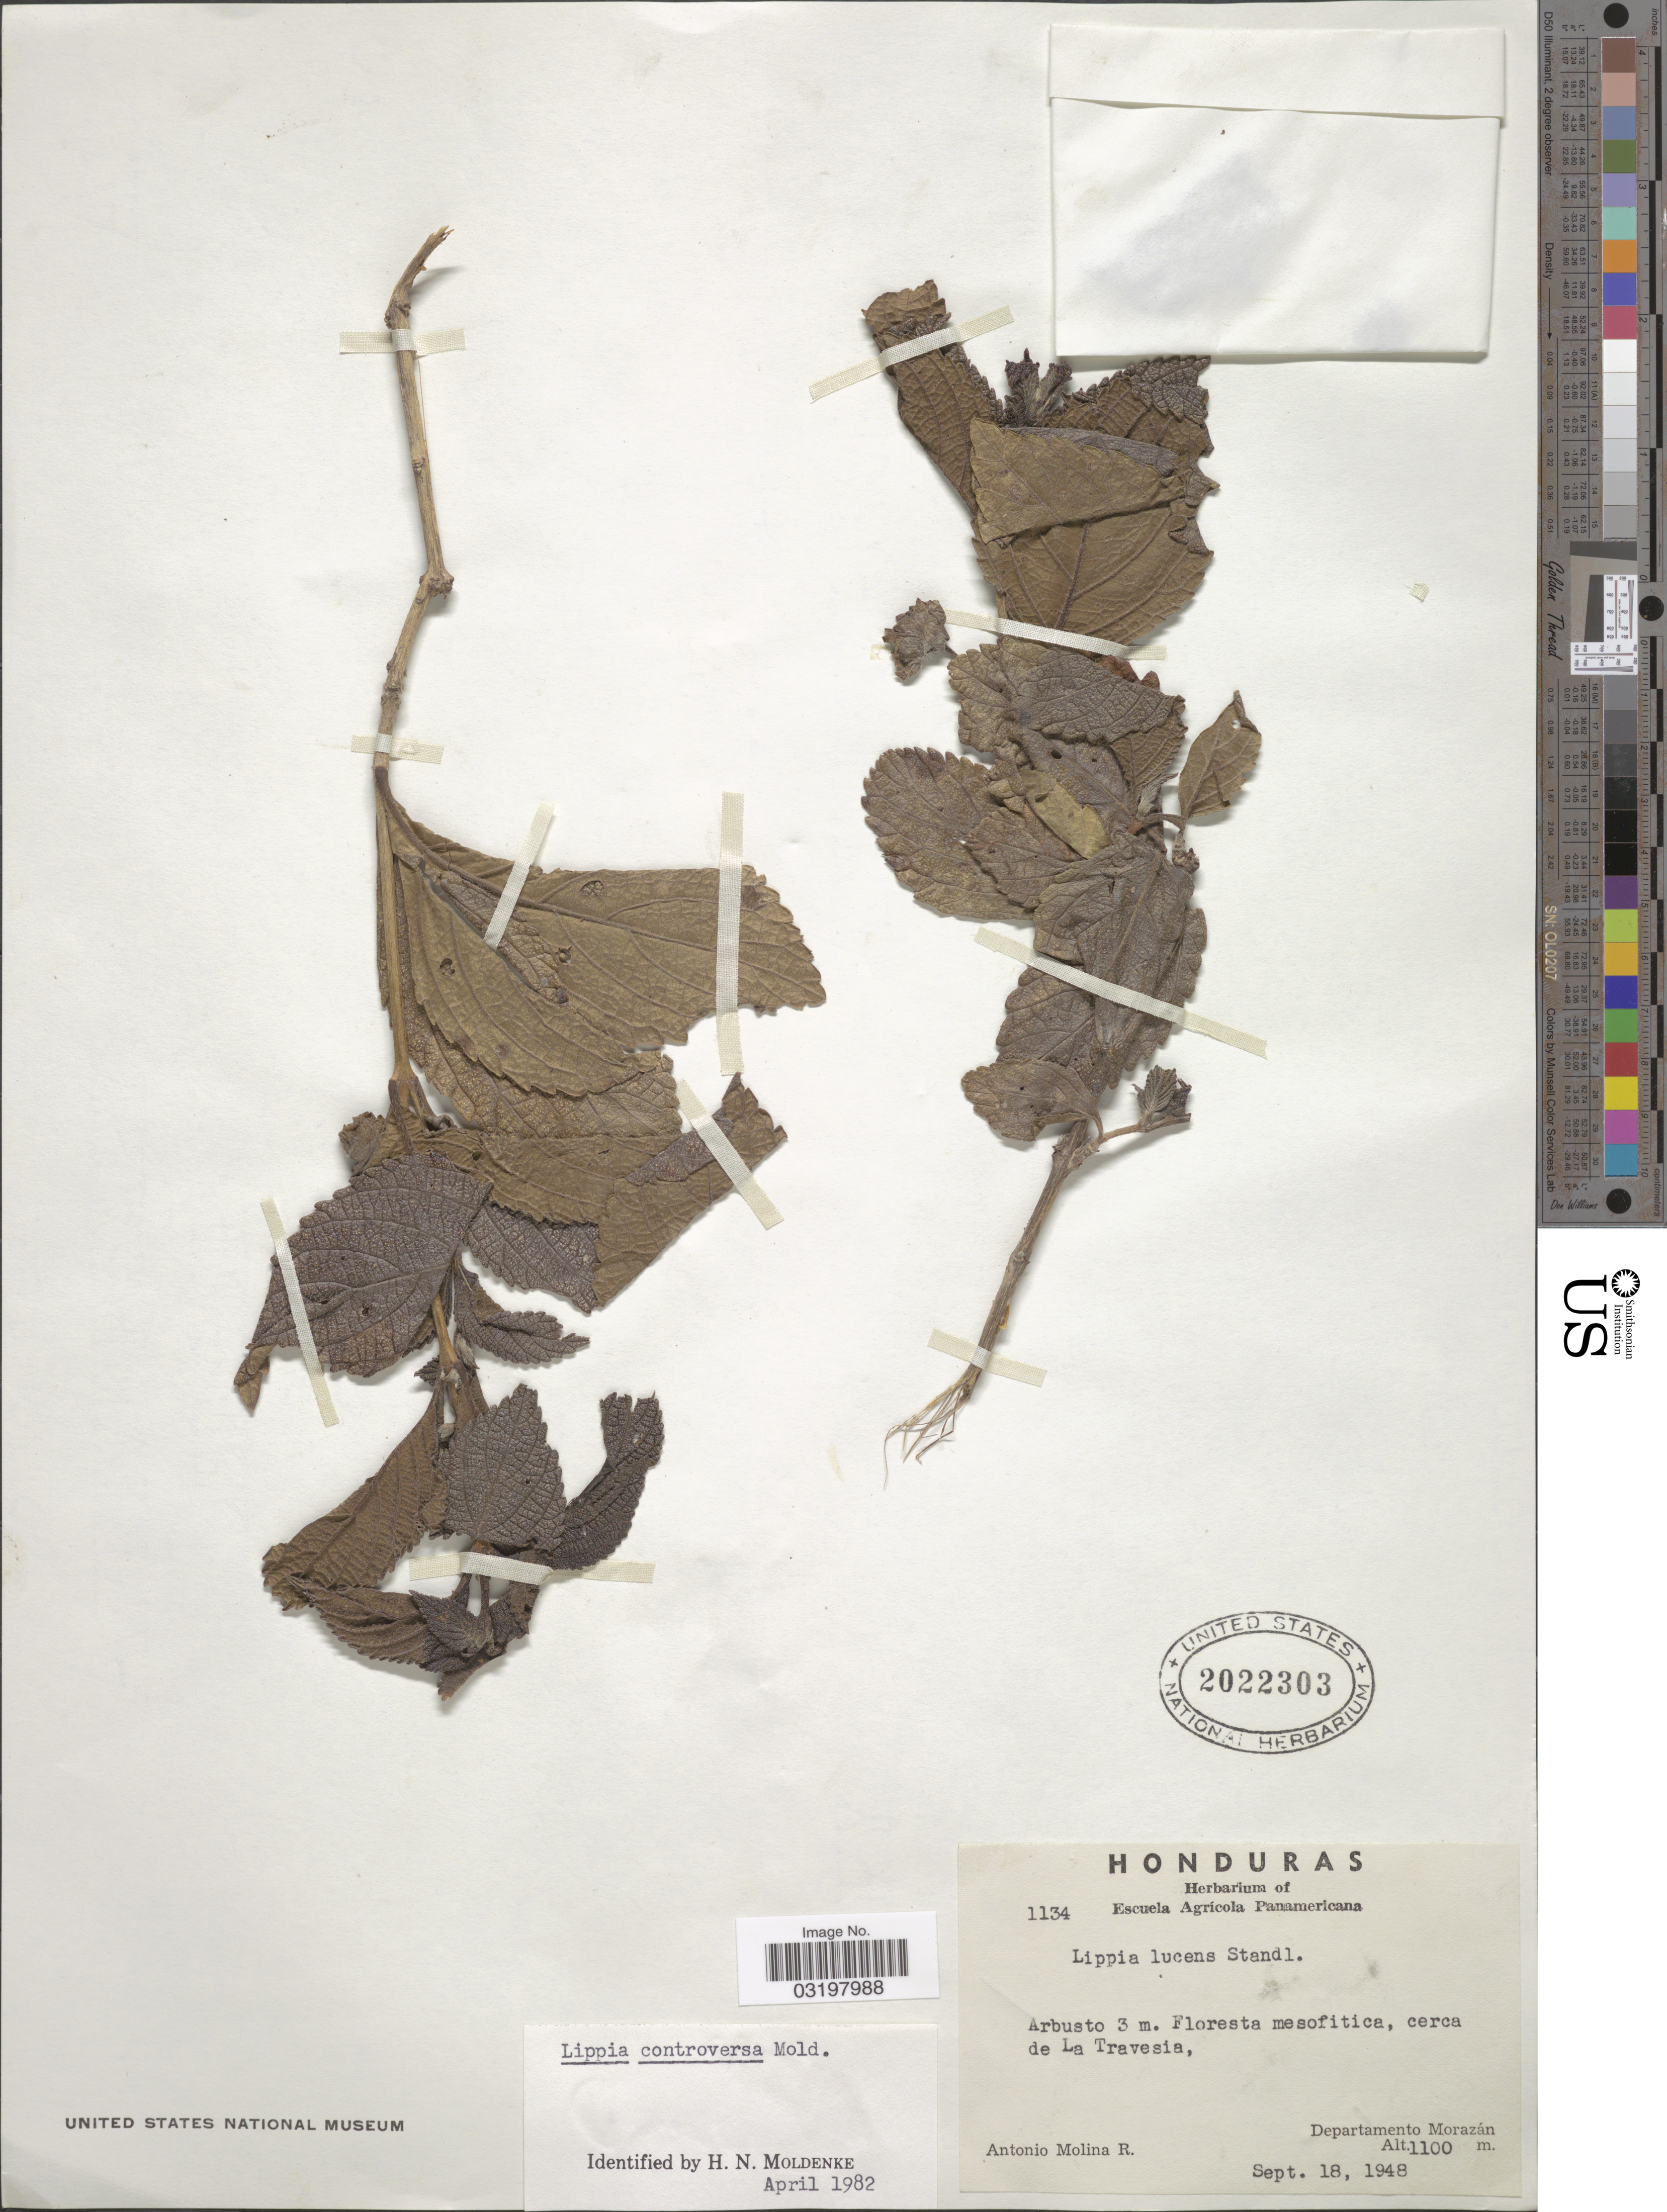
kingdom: Plantae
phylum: Tracheophyta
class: Magnoliopsida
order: Lamiales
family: Verbenaceae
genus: Lippia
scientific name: Lippia bracteosa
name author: (M. Martens & Galeotti) Moldenke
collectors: A. Molina R.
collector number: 1134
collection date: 1948-09-18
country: Honduras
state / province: Fco. Morazán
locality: Cerca de La Travesia, Departamento Morazán.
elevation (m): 1100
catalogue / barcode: US 2022303